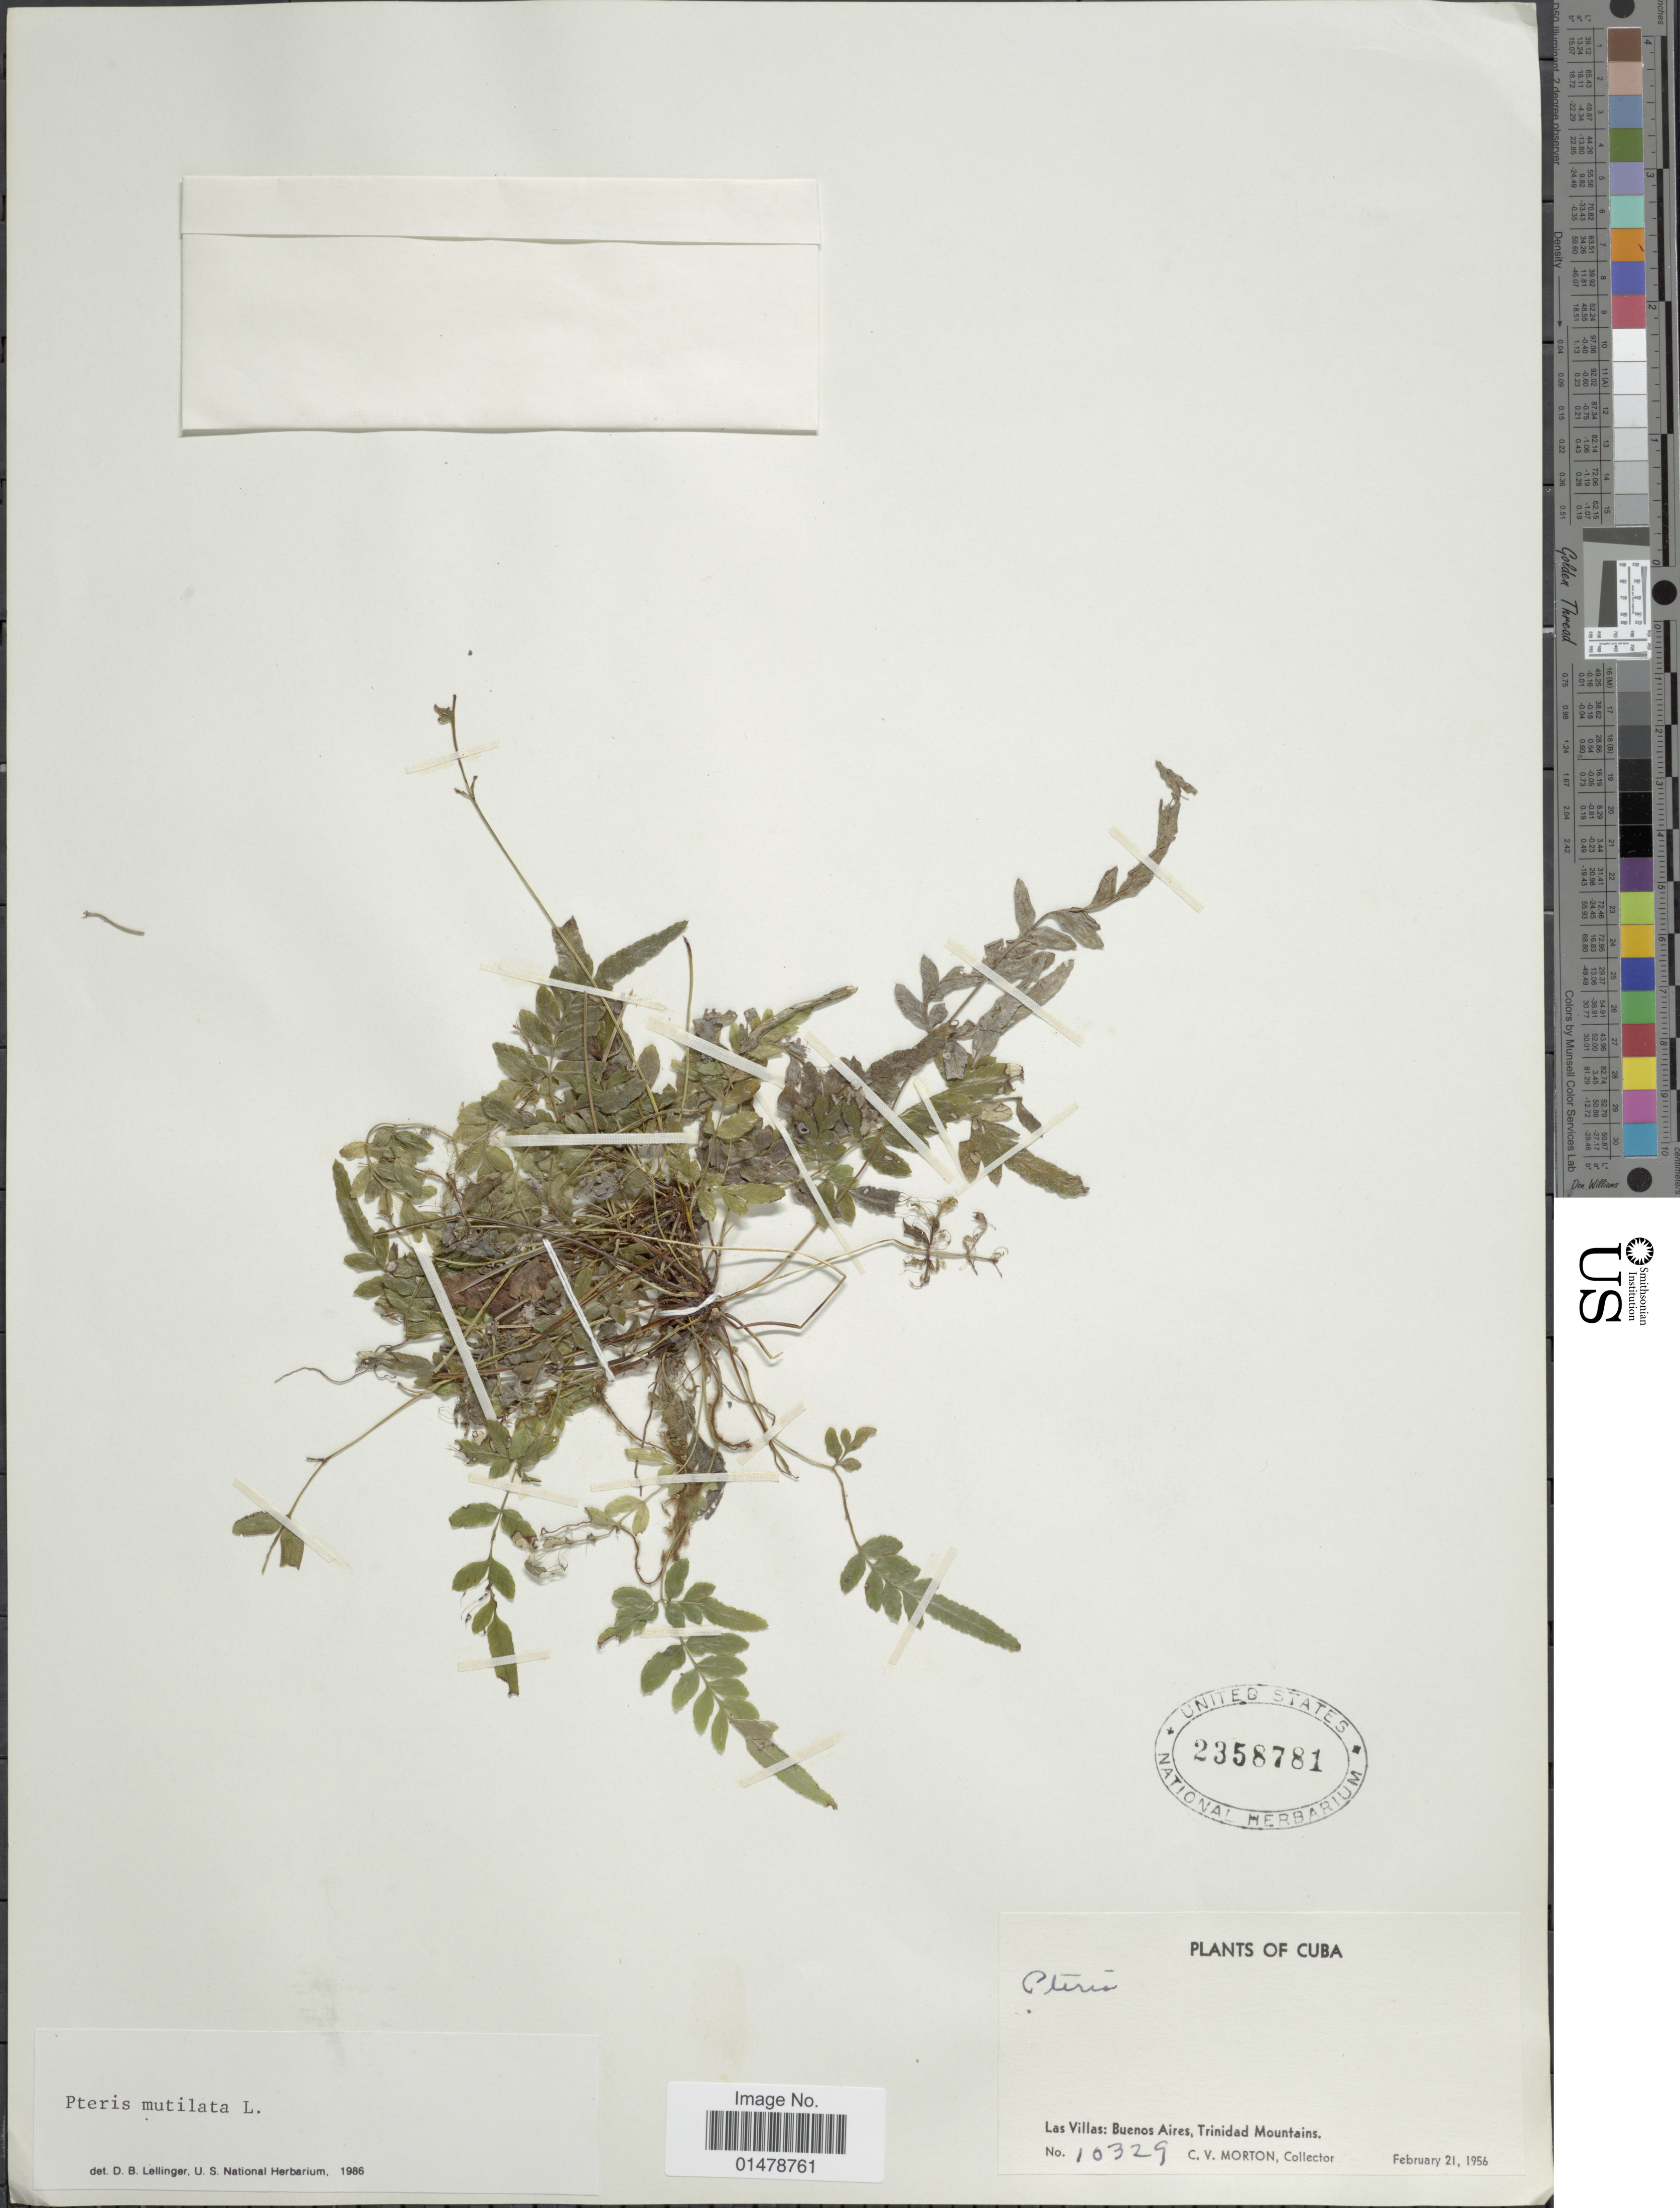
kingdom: Plantae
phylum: Tracheophyta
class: Polypodiopsida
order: Polypodiales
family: Pteridaceae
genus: Pteris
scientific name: Pteris mutilata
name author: L.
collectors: C. V. Morton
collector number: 10329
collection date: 1956-02-21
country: Cuba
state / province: Las Villas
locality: Buenos Aires, Trinidad Mountains.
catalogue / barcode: US 2358781